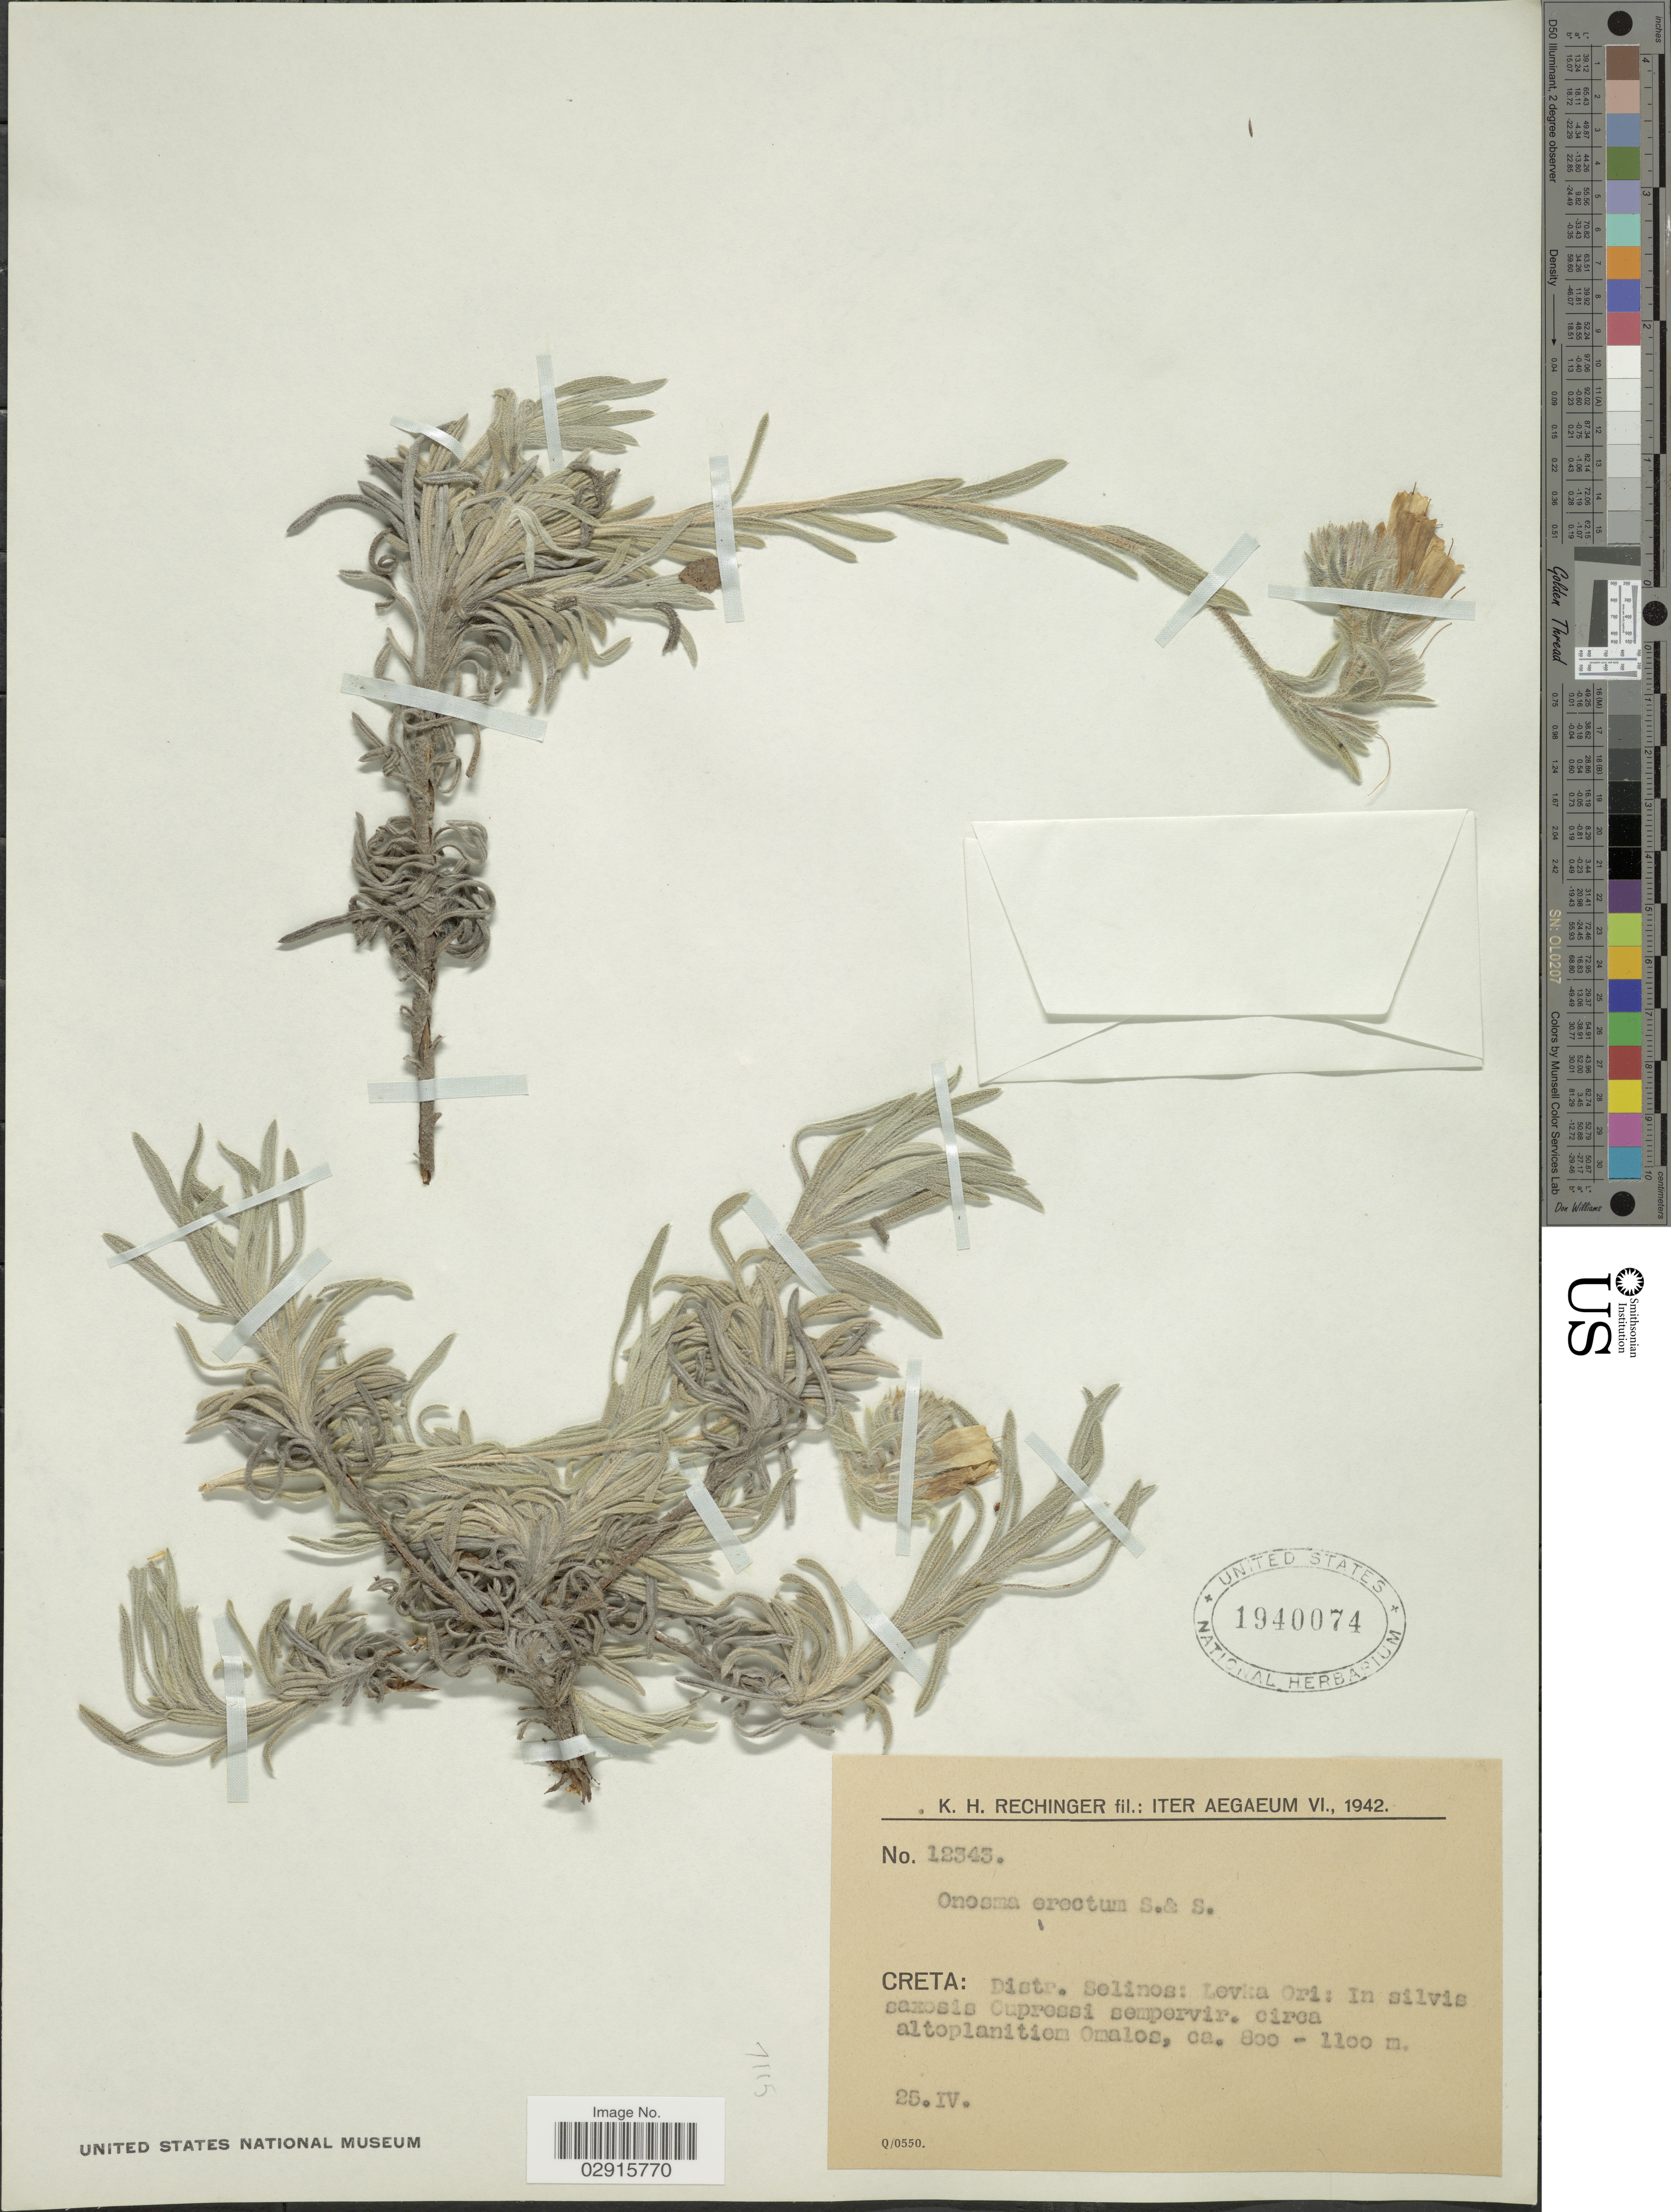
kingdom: Plantae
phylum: Tracheophyta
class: Magnoliopsida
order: Boraginales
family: Boraginaceae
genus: Onosma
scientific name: Onosma erecta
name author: Sm.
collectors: K. H. Rechinger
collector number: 12343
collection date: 1942-04-25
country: Greece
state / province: Crete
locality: Creta: Distr. Sekinos: Levka Ori: In silvis saxosis Cupressi sepervir. circa altoplanitiem Omalos.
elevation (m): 800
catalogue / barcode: US 1940074